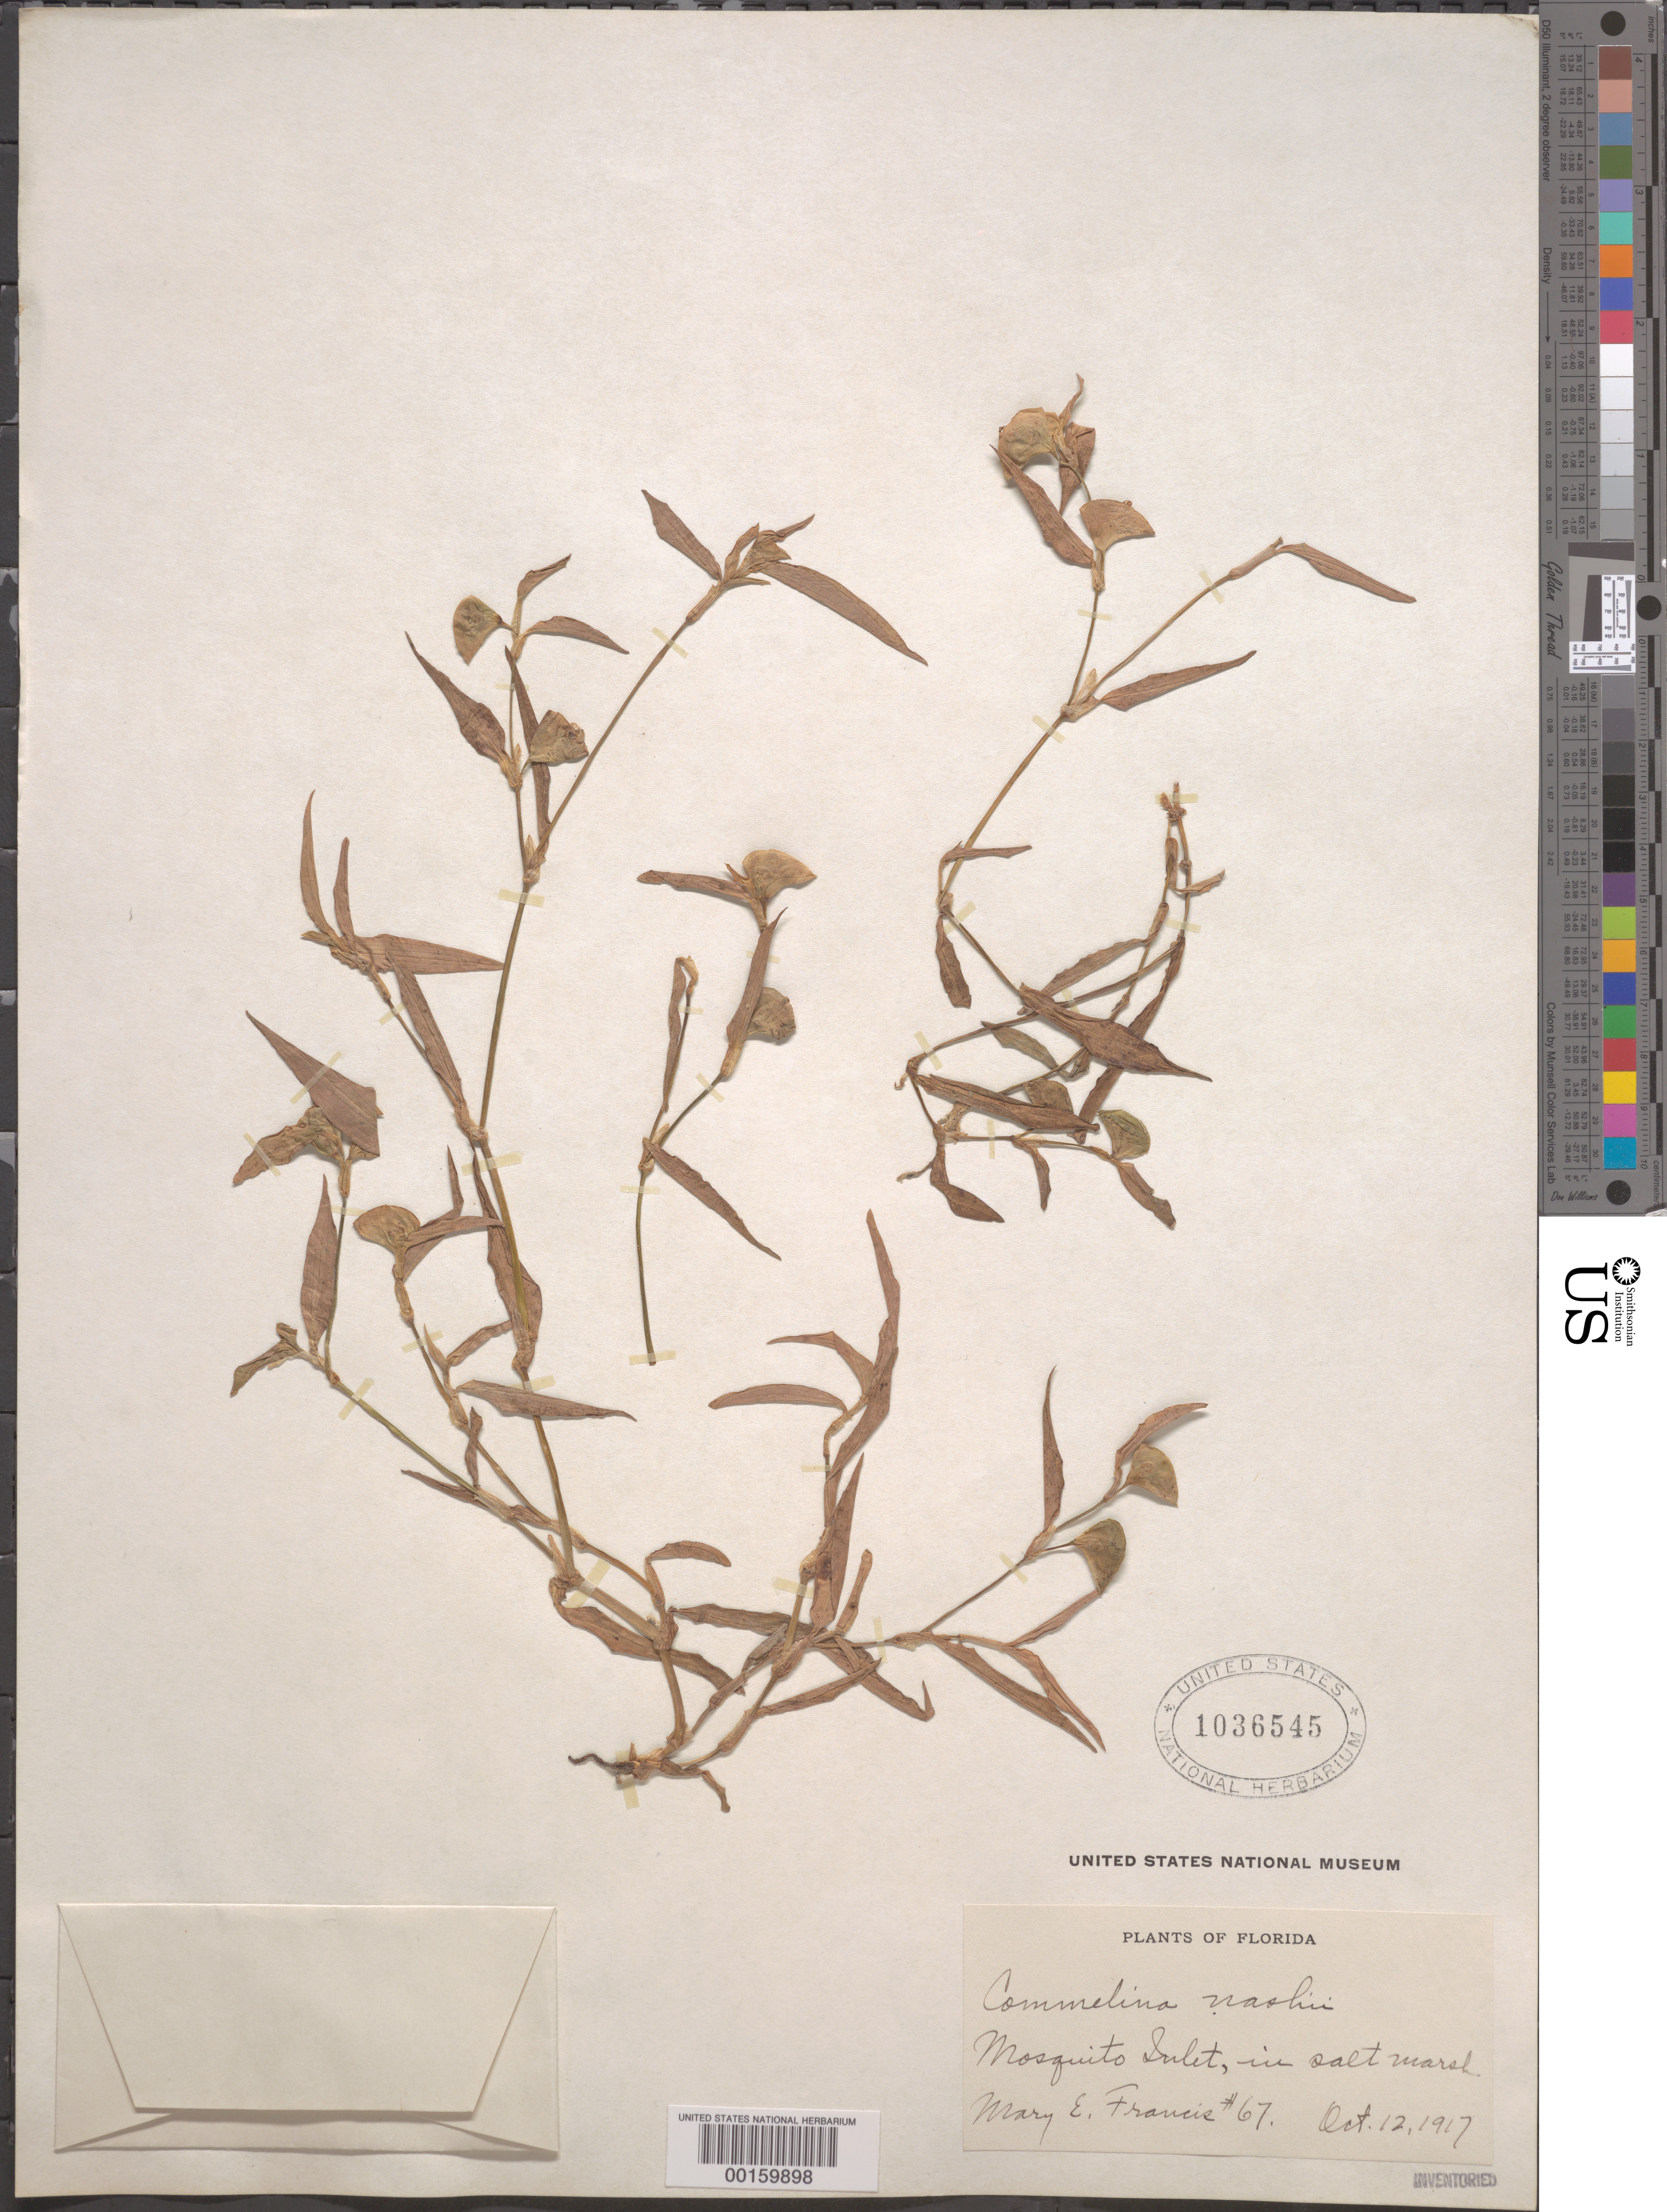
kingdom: Plantae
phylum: Tracheophyta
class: Liliopsida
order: Commelinales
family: Commelinaceae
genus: Commelina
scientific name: Commelina erecta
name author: L.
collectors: M. E. Francis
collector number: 67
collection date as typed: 12 Oct 1917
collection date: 1917-10-12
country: United States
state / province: Florida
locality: Mosquito inlet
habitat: In salt marsh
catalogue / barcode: US 1036545